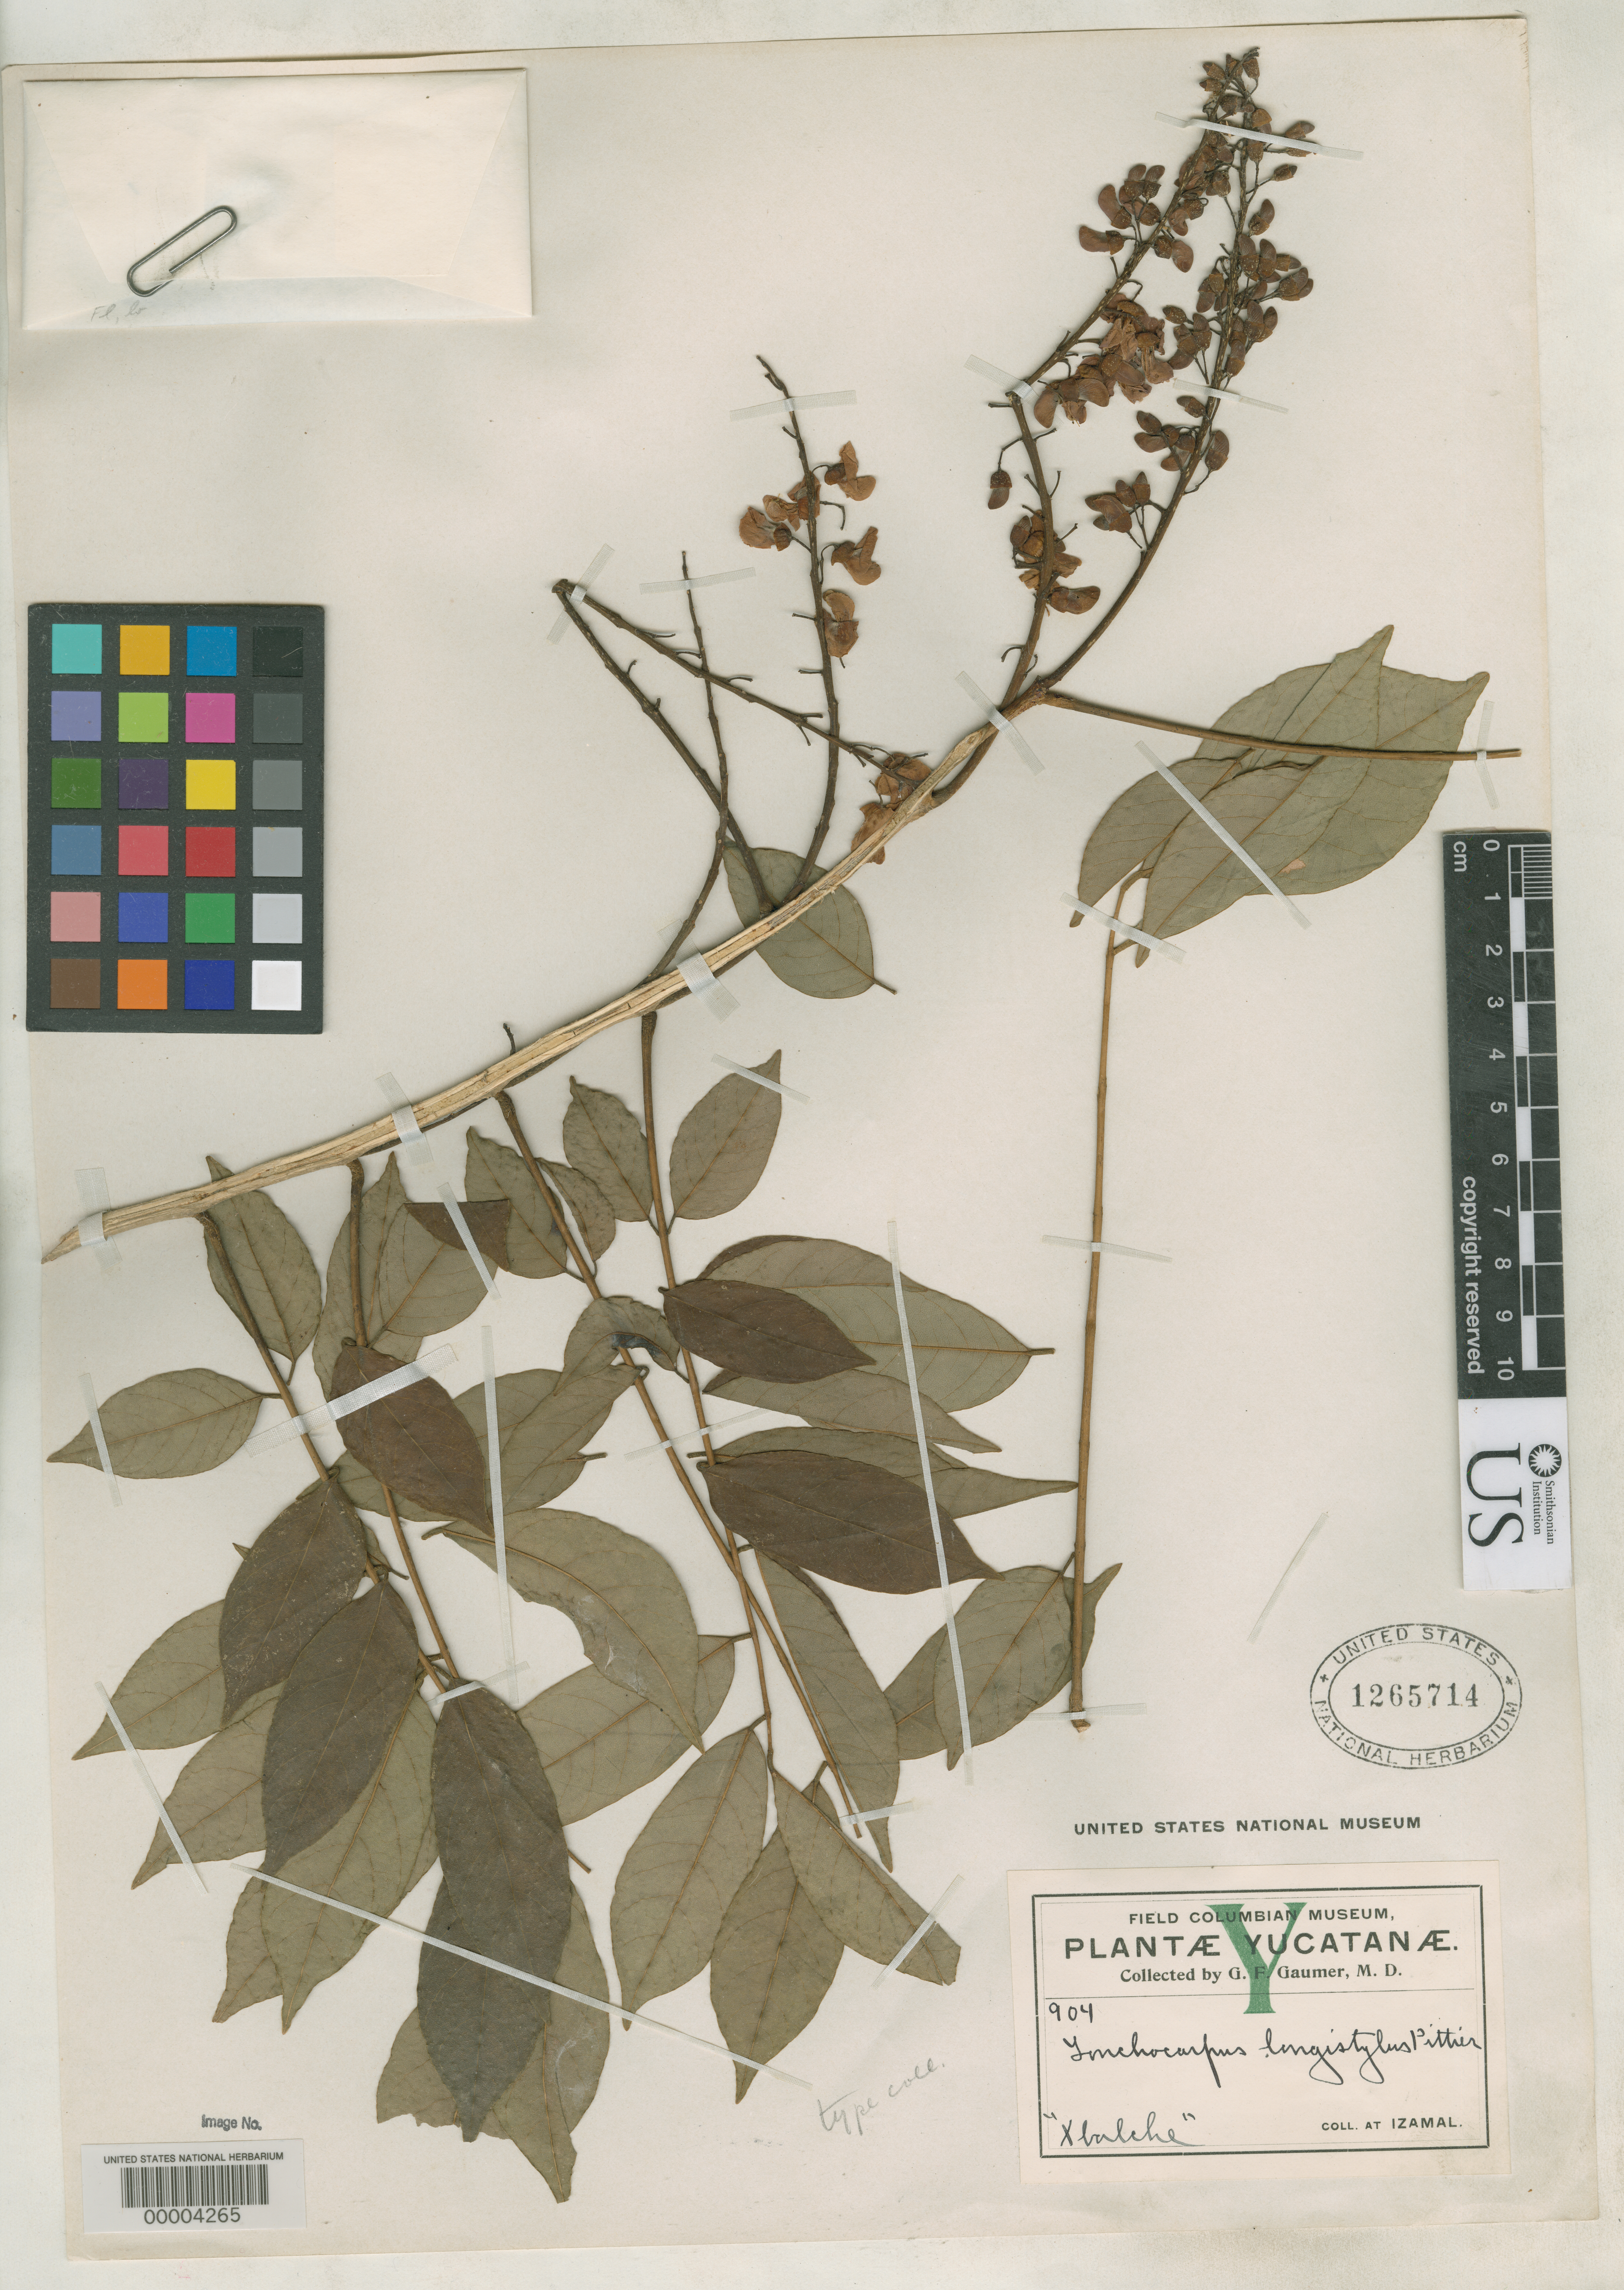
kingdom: Plantae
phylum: Tracheophyta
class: Magnoliopsida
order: Fabales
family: Fabaceae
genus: Lonchocarpus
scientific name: Lonchocarpus longistylus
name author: Pittier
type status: Isotype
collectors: G. F. Gaumer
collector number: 904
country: Mexico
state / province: Yucatán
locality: Izamal.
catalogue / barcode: US 1265714